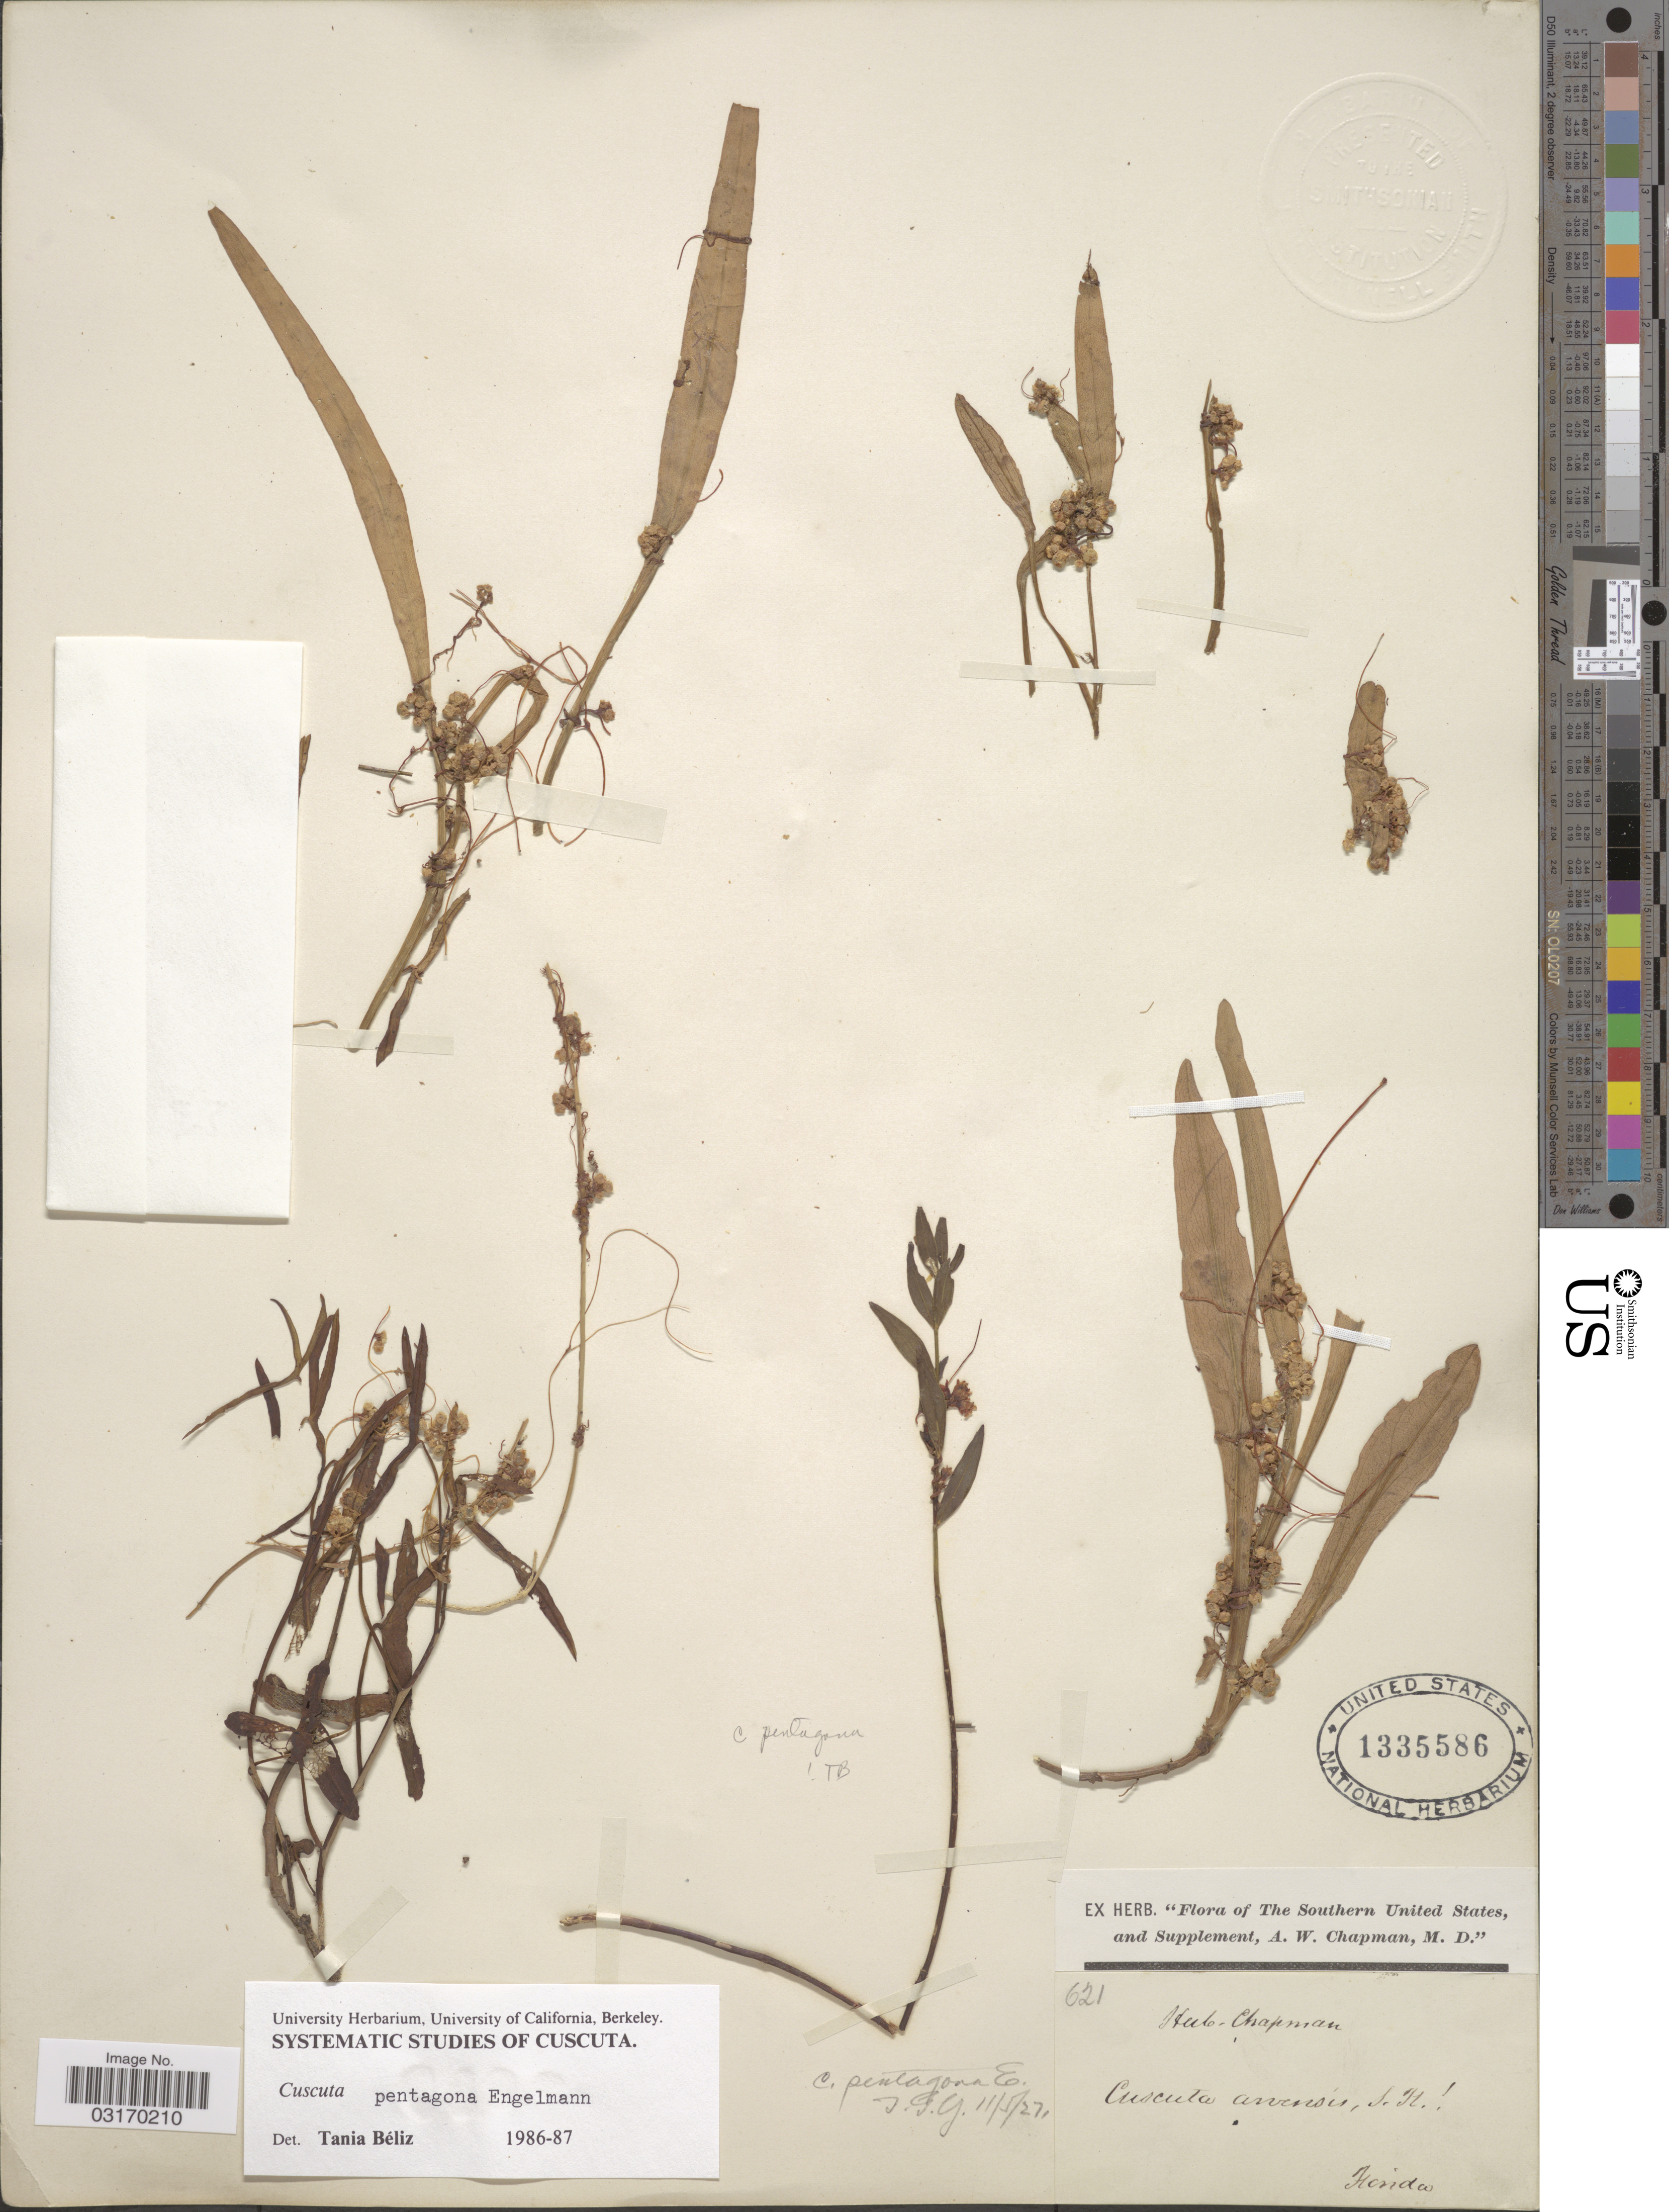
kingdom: Plantae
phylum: Tracheophyta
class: Magnoliopsida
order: Solanales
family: Convolvulaceae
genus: Cuscuta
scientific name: Cuscuta pentagona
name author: Engelm.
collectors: ex herb. A.W. Chapman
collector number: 621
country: United States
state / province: Florida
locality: Southern United States.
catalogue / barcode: US 1335586